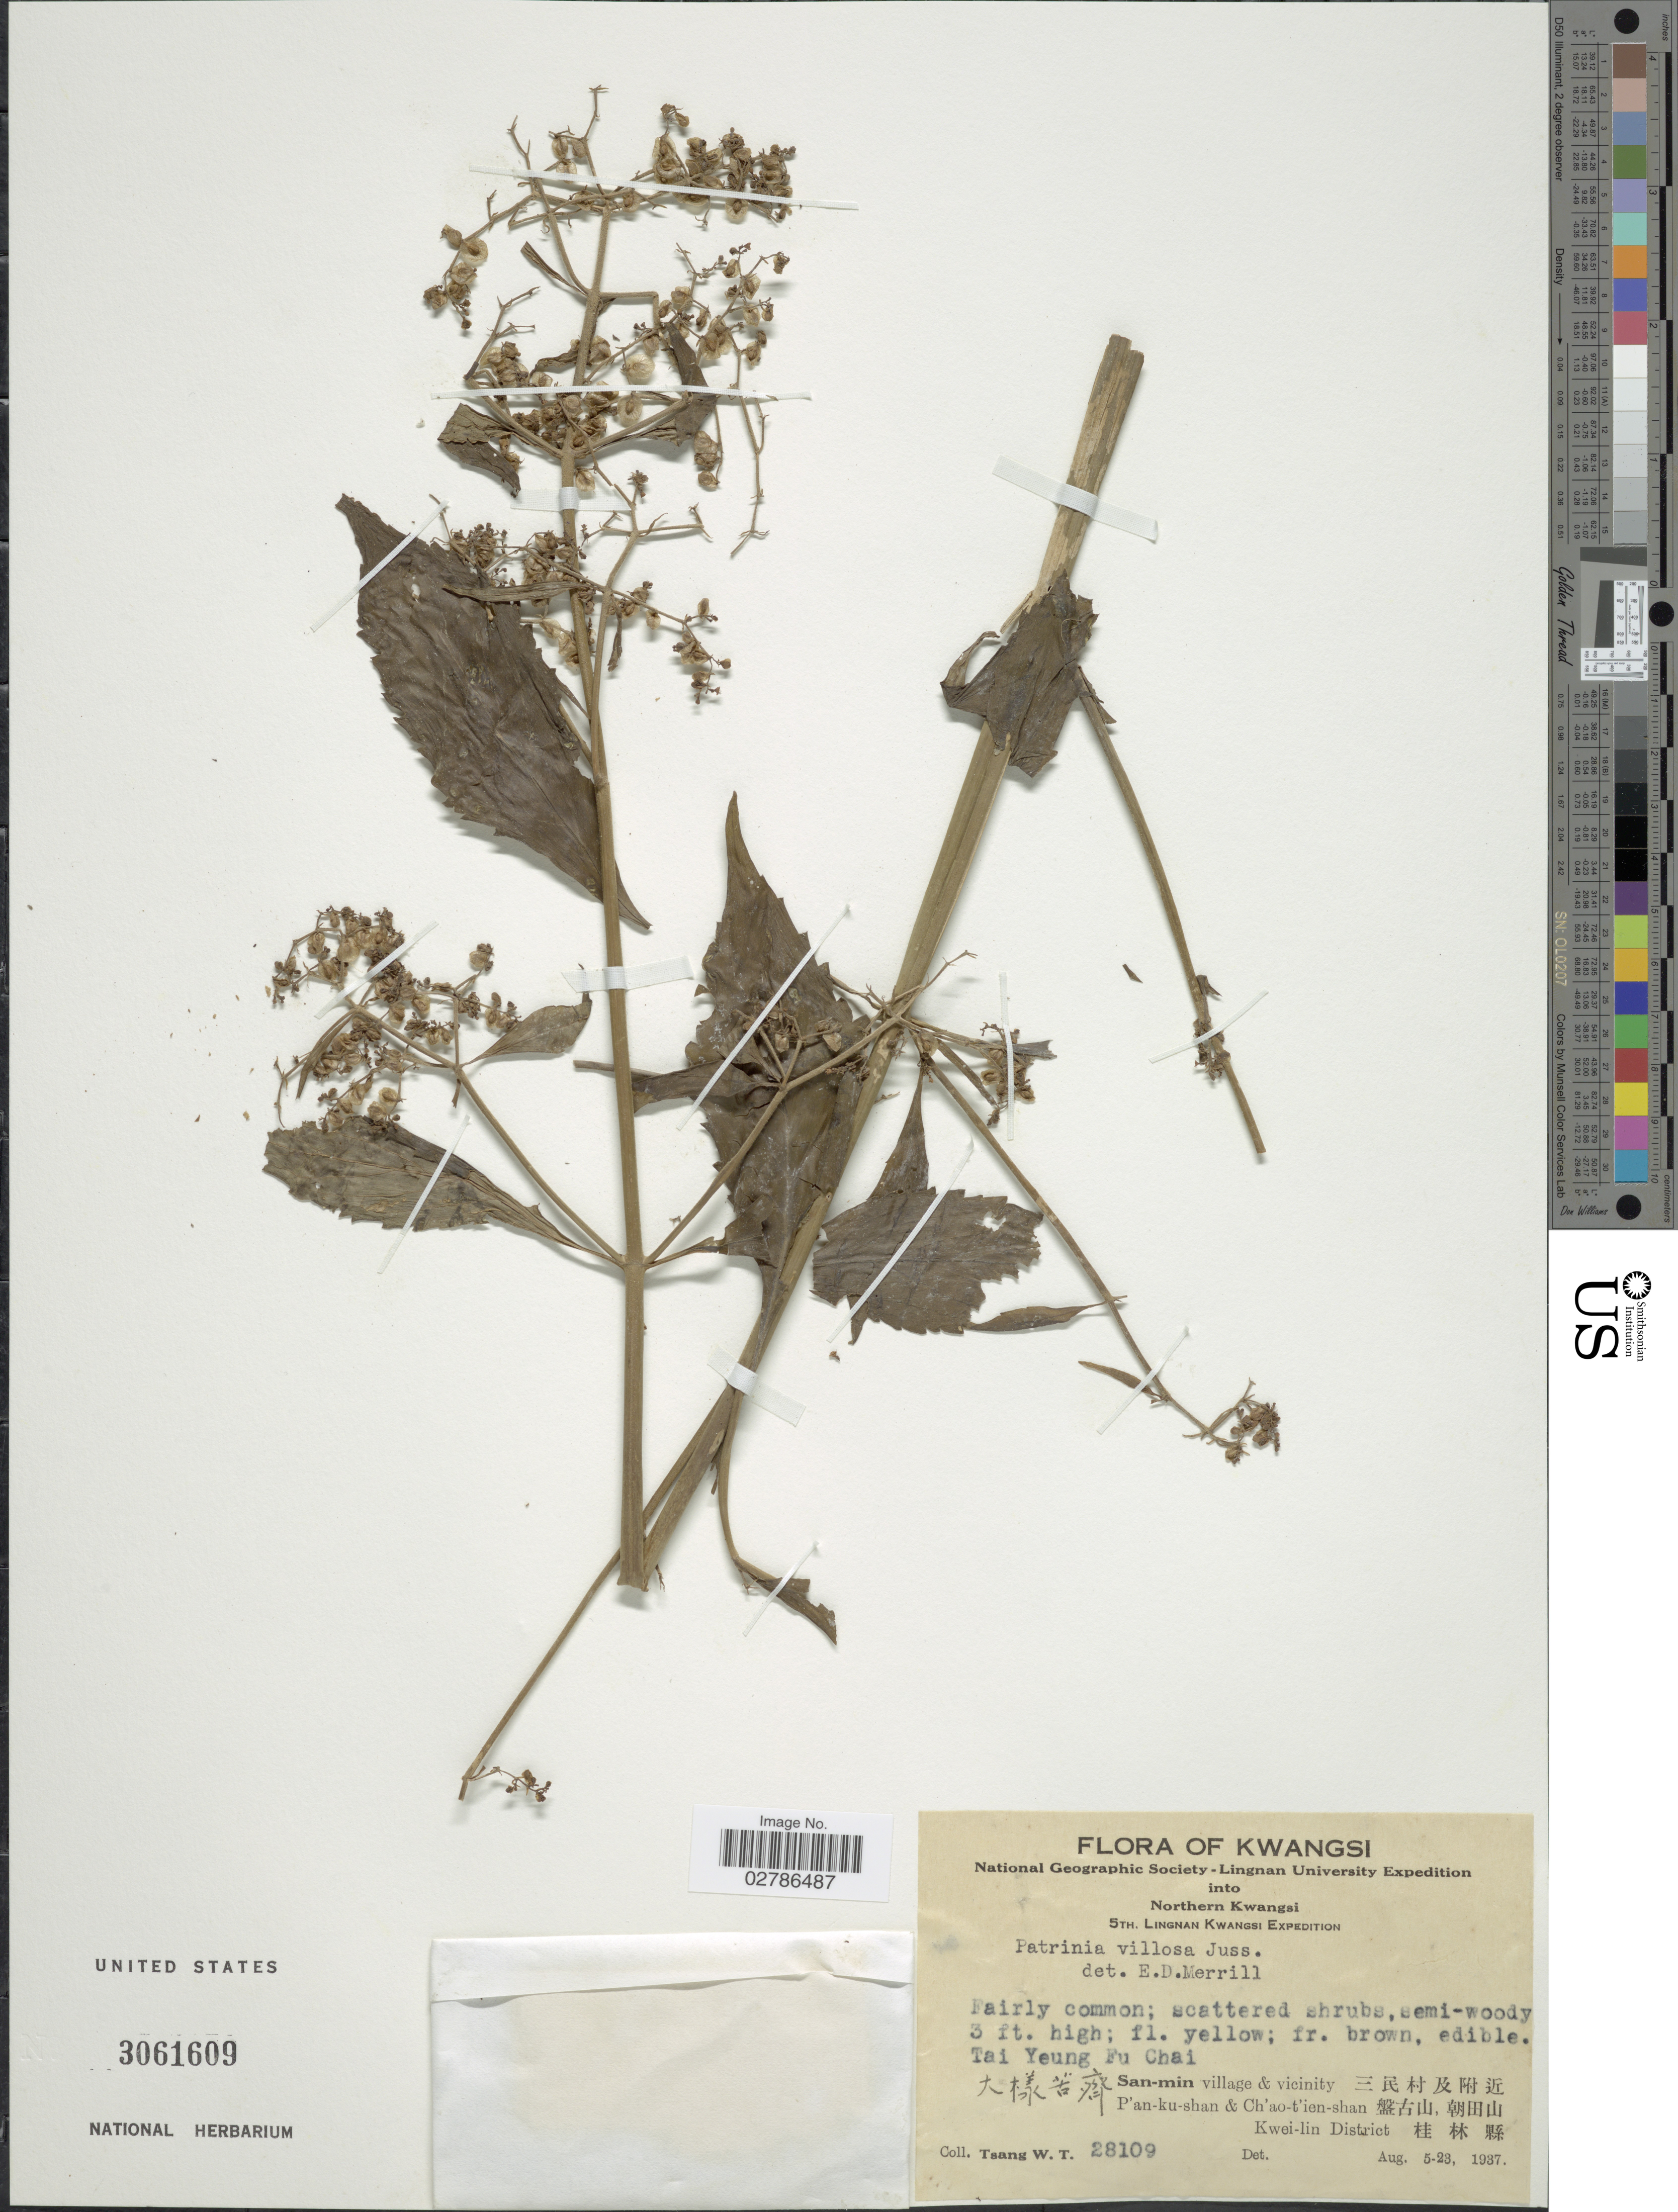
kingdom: Plantae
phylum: Tracheophyta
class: Magnoliopsida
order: Dipsacales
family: Caprifoliaceae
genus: Patrinia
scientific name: Patrinia villosa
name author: (Thunb.) Dufr.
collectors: W. T. Tsang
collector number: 28109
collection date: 1937-08-05/1937-08-23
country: China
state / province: Guangxi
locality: Kwangsi, Northern Kwangsi, Tai Yeung Fu Chai, X, San-min village & vicinity X, P'an-ku-shan & Ch'ao-t'ien-shan X, Kwei-lin District X.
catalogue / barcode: US 3061609